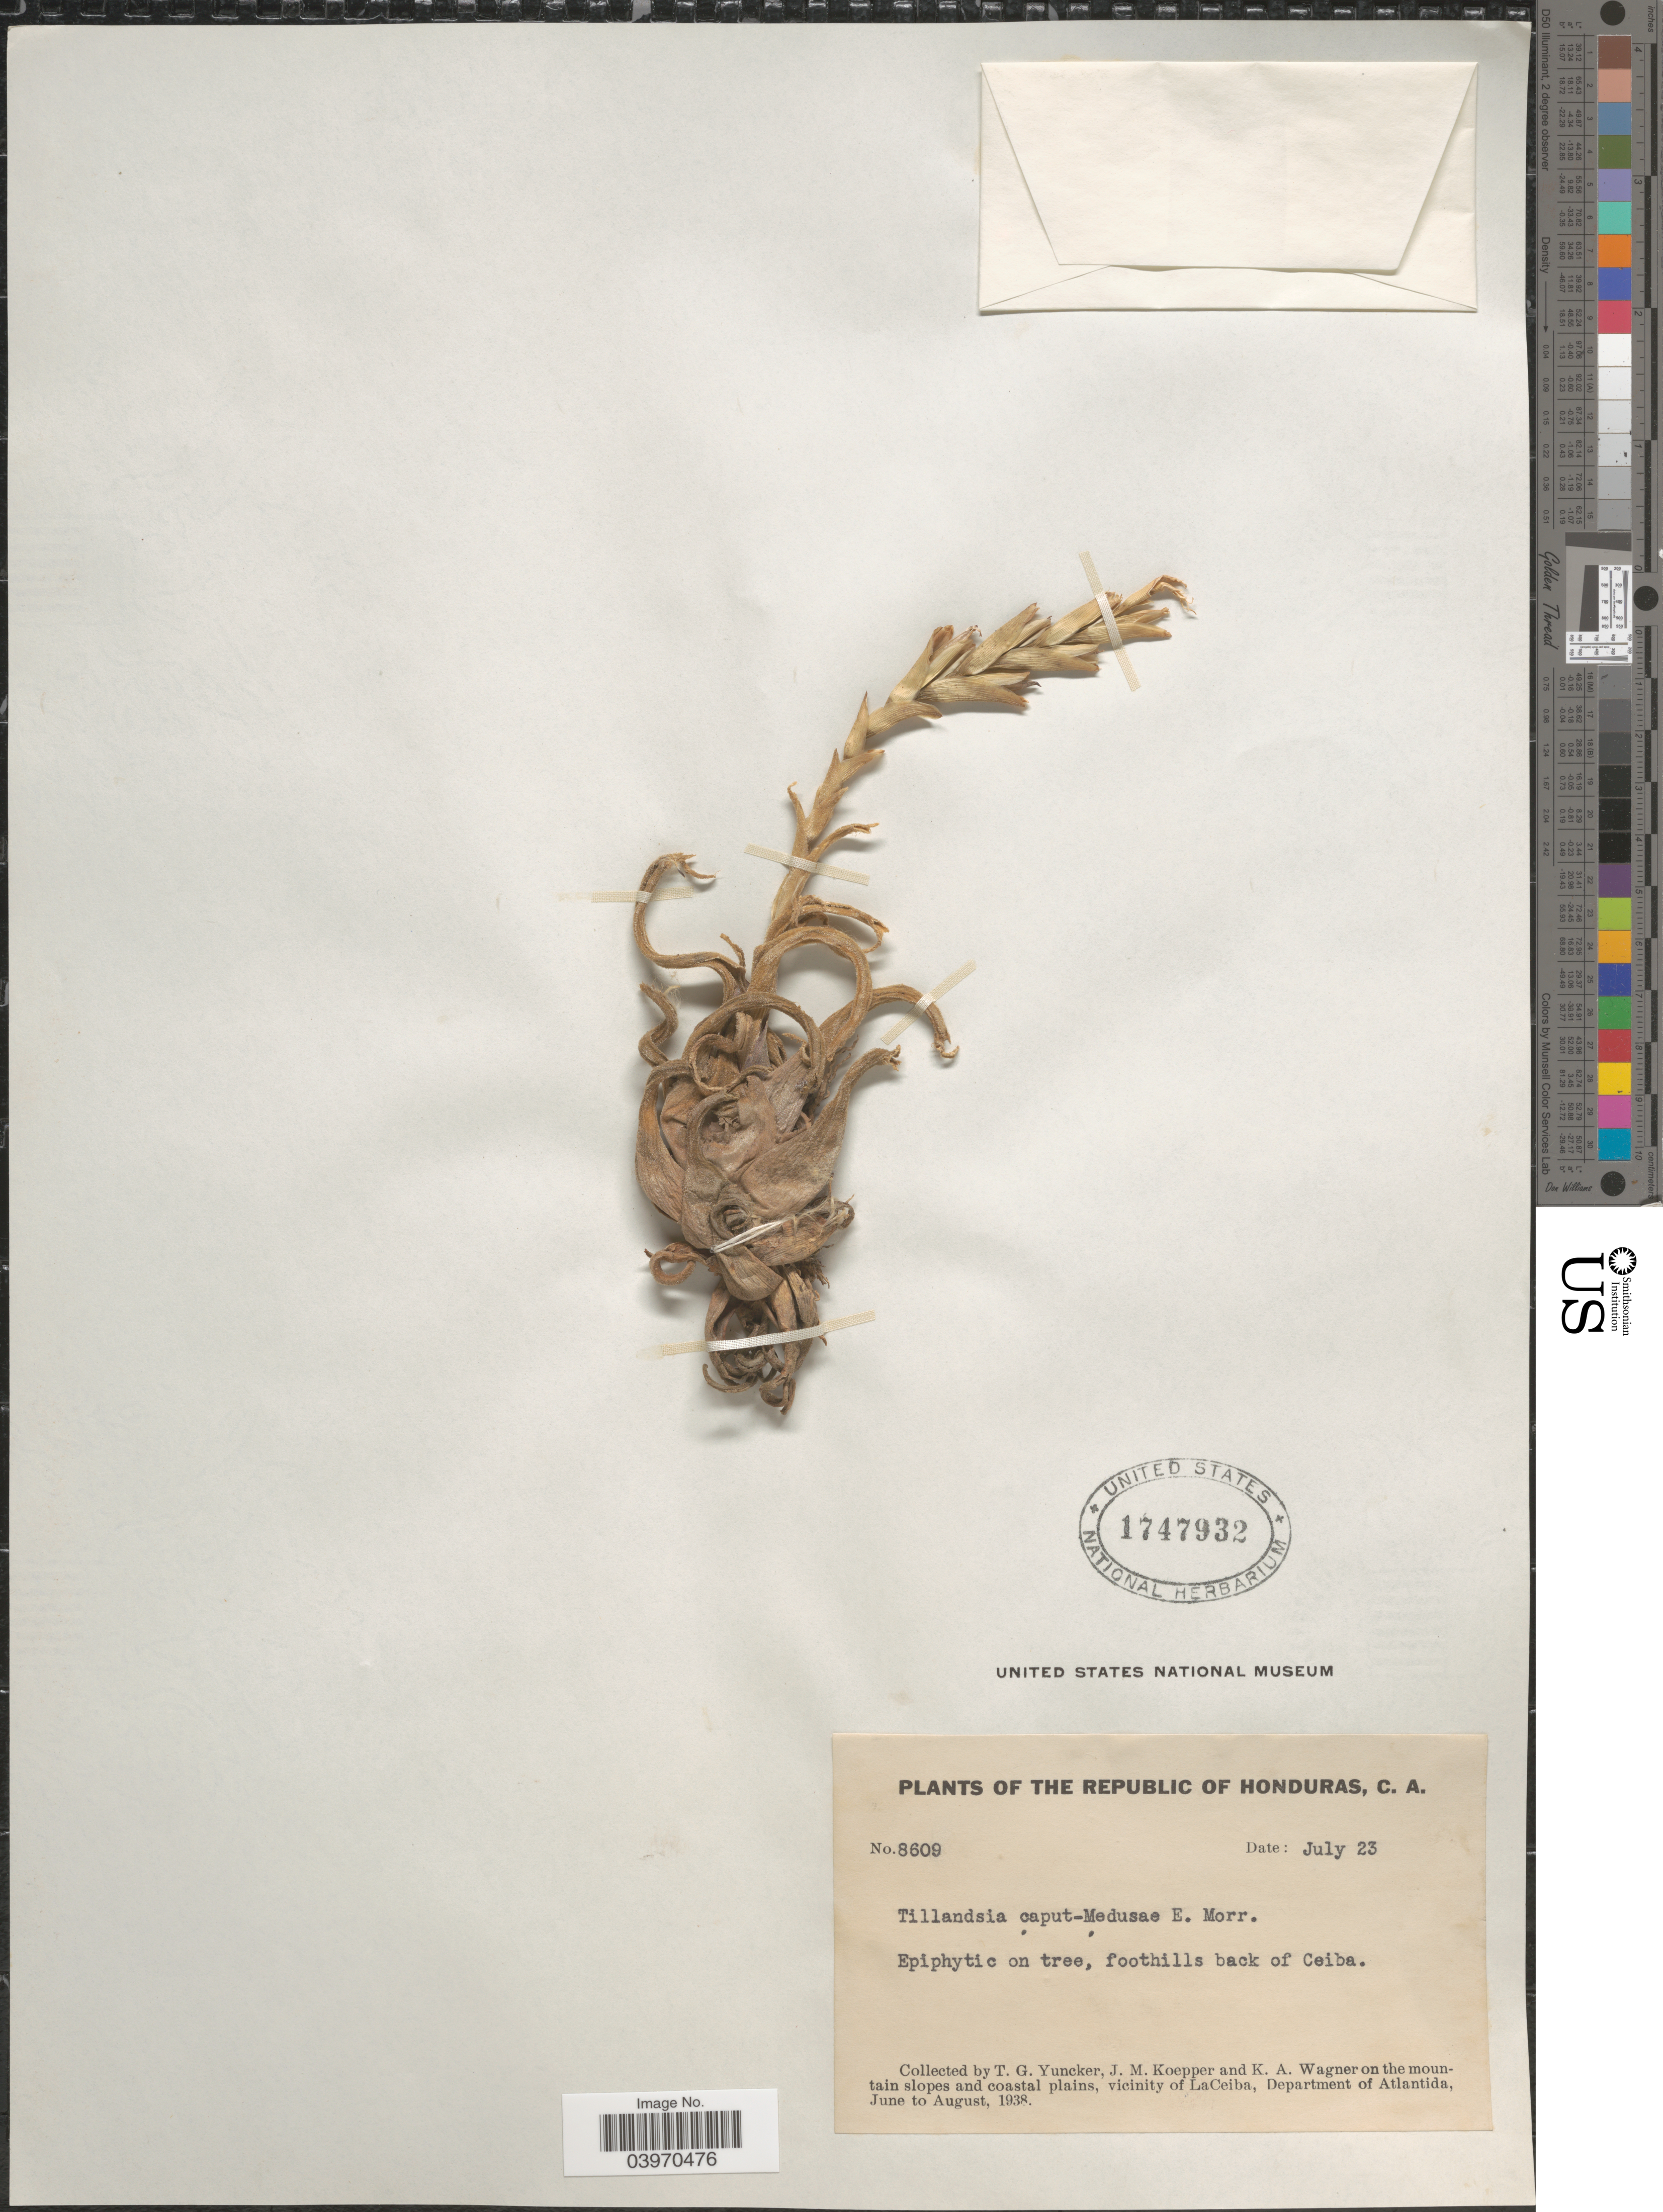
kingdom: Plantae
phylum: Tracheophyta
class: Liliopsida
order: Poales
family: Bromeliaceae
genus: Tillandsia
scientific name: Tillandsia caput-medusae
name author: É. Morren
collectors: T. G. Yuncker, J. M. Koepper & K. A. Wagner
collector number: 8609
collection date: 1938-07-23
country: Honduras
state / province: Atlantida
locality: Foothills back of Ceiba. On the mountain slopes and coastal plains, vicinity of LaCeiba, Department of Atlantida.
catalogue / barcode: US 1747932